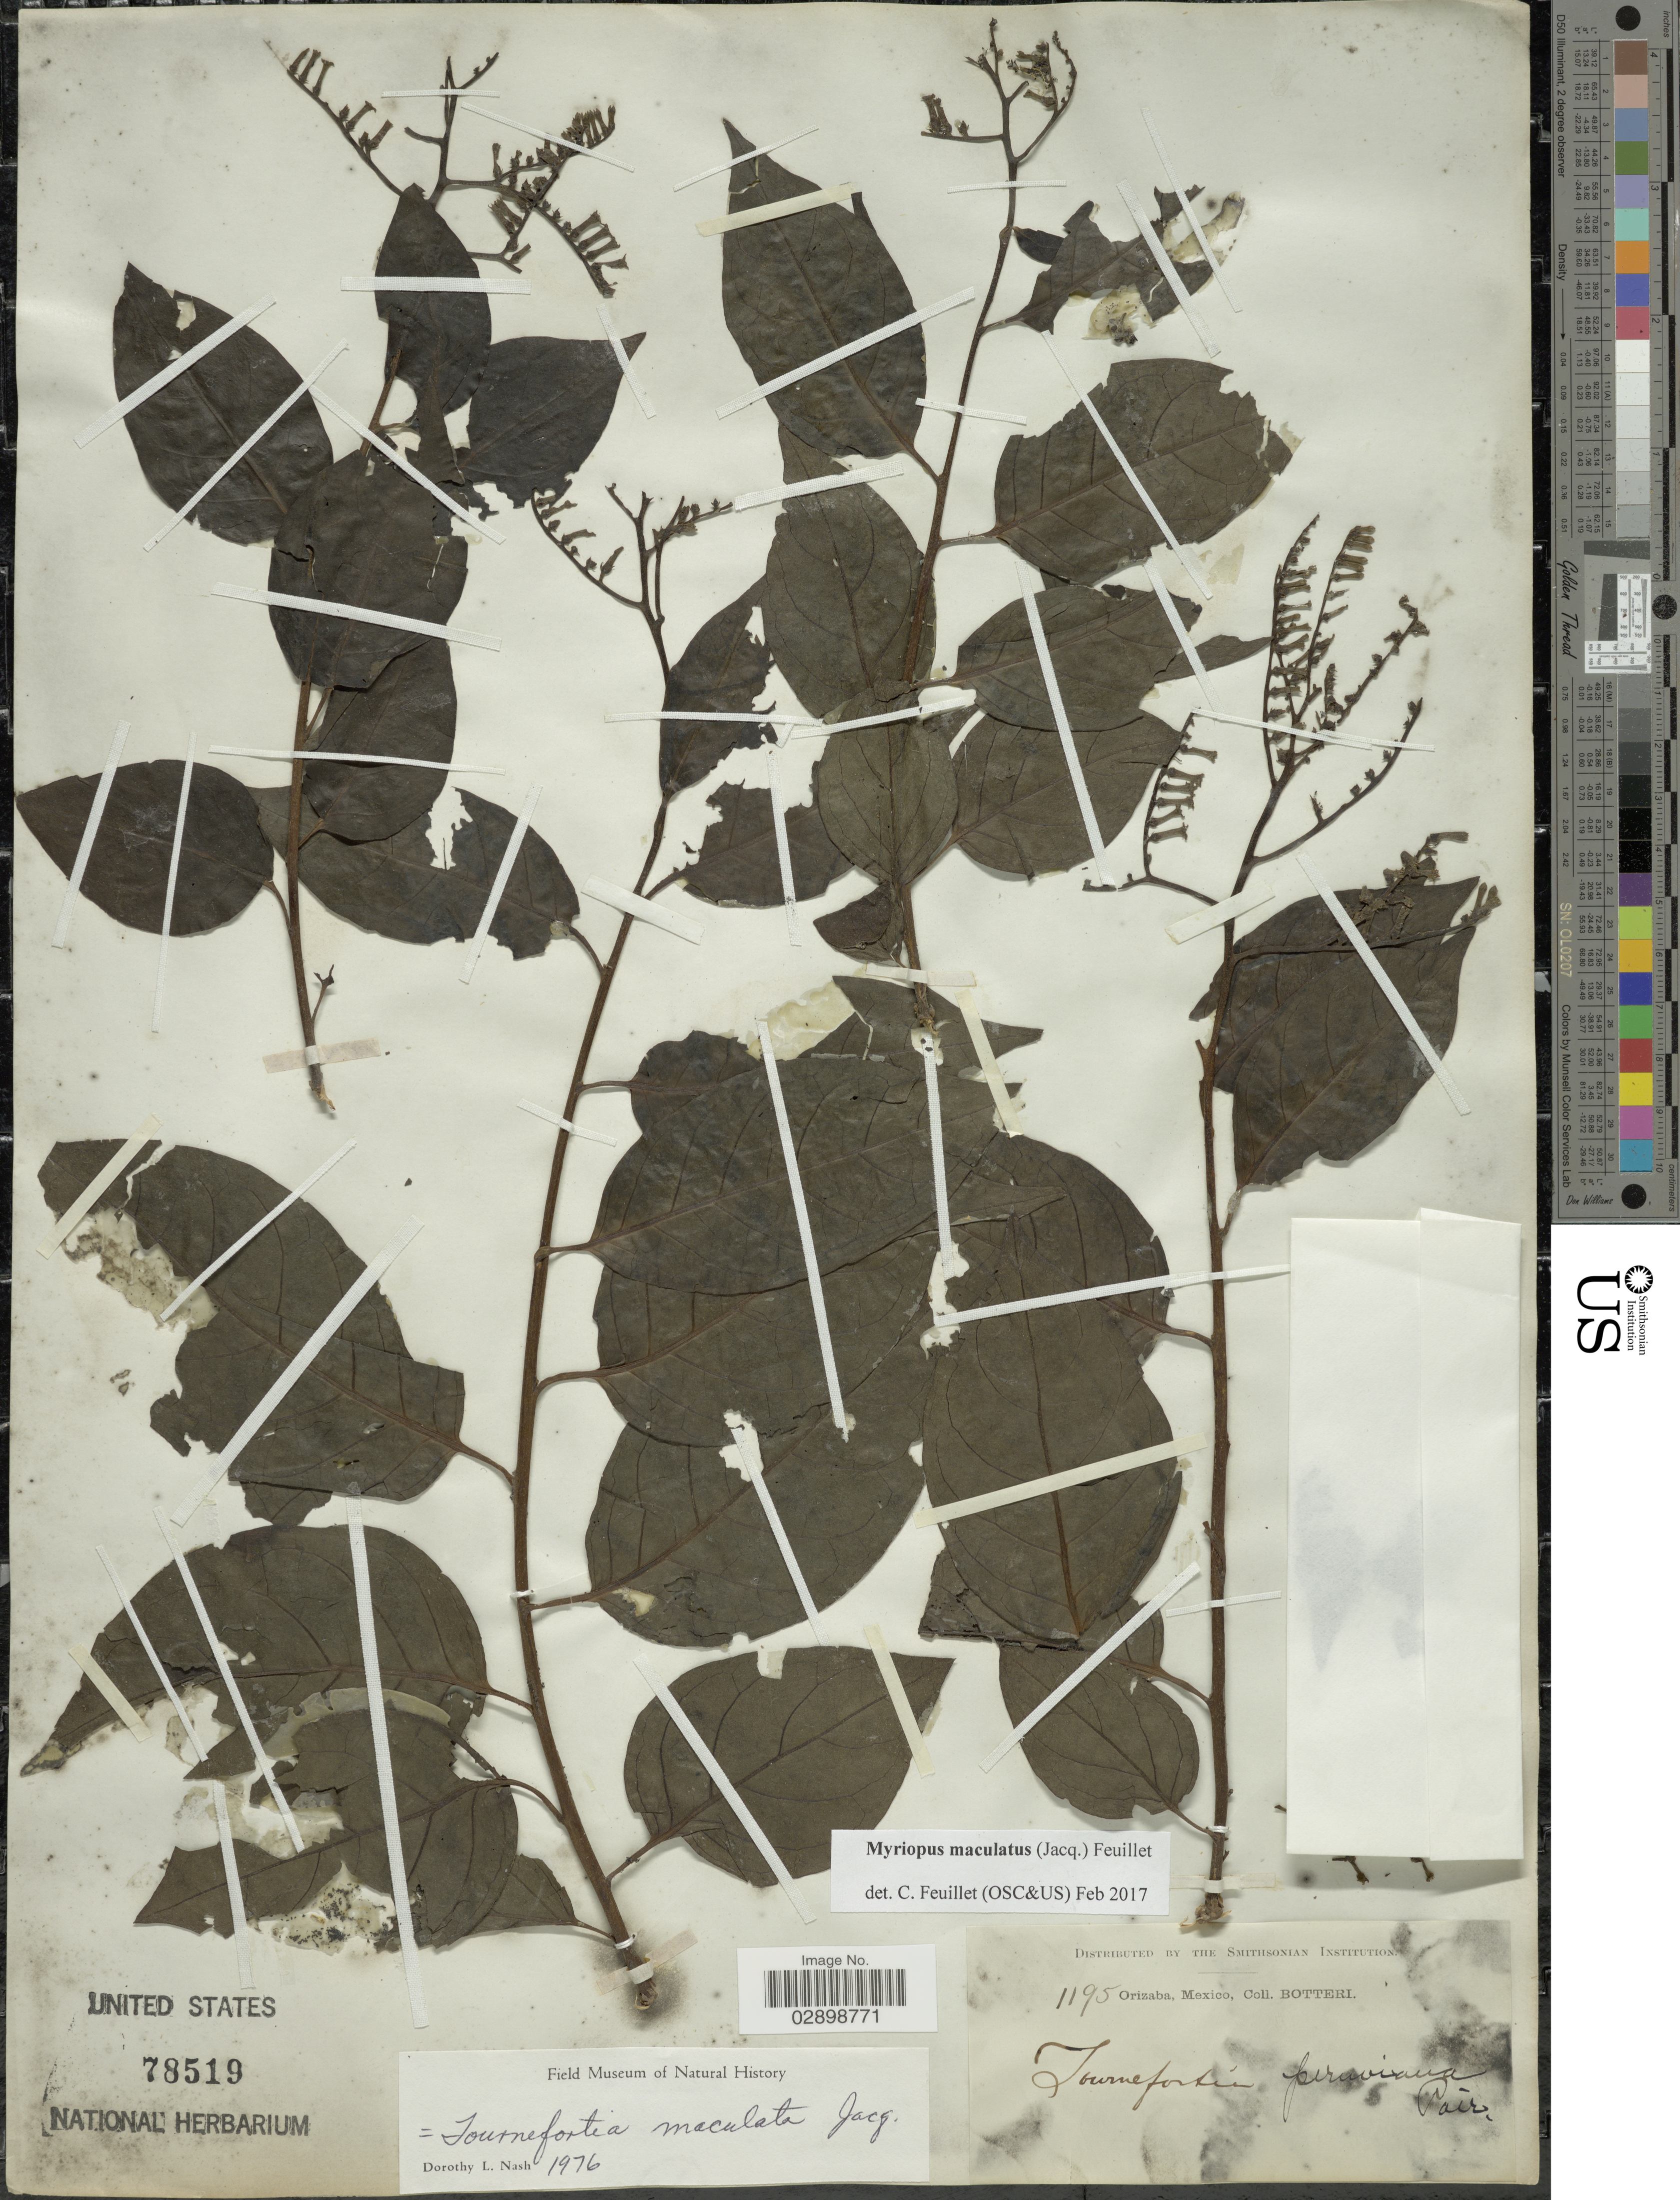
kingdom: Plantae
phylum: Tracheophyta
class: Magnoliopsida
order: Boraginales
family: Heliotropiaceae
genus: Myriopus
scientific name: Myriopus maculatus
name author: (Jacq.) Feuillet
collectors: -. Botteri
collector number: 1195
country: Mexico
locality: Orizaba.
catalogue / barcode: US 78519